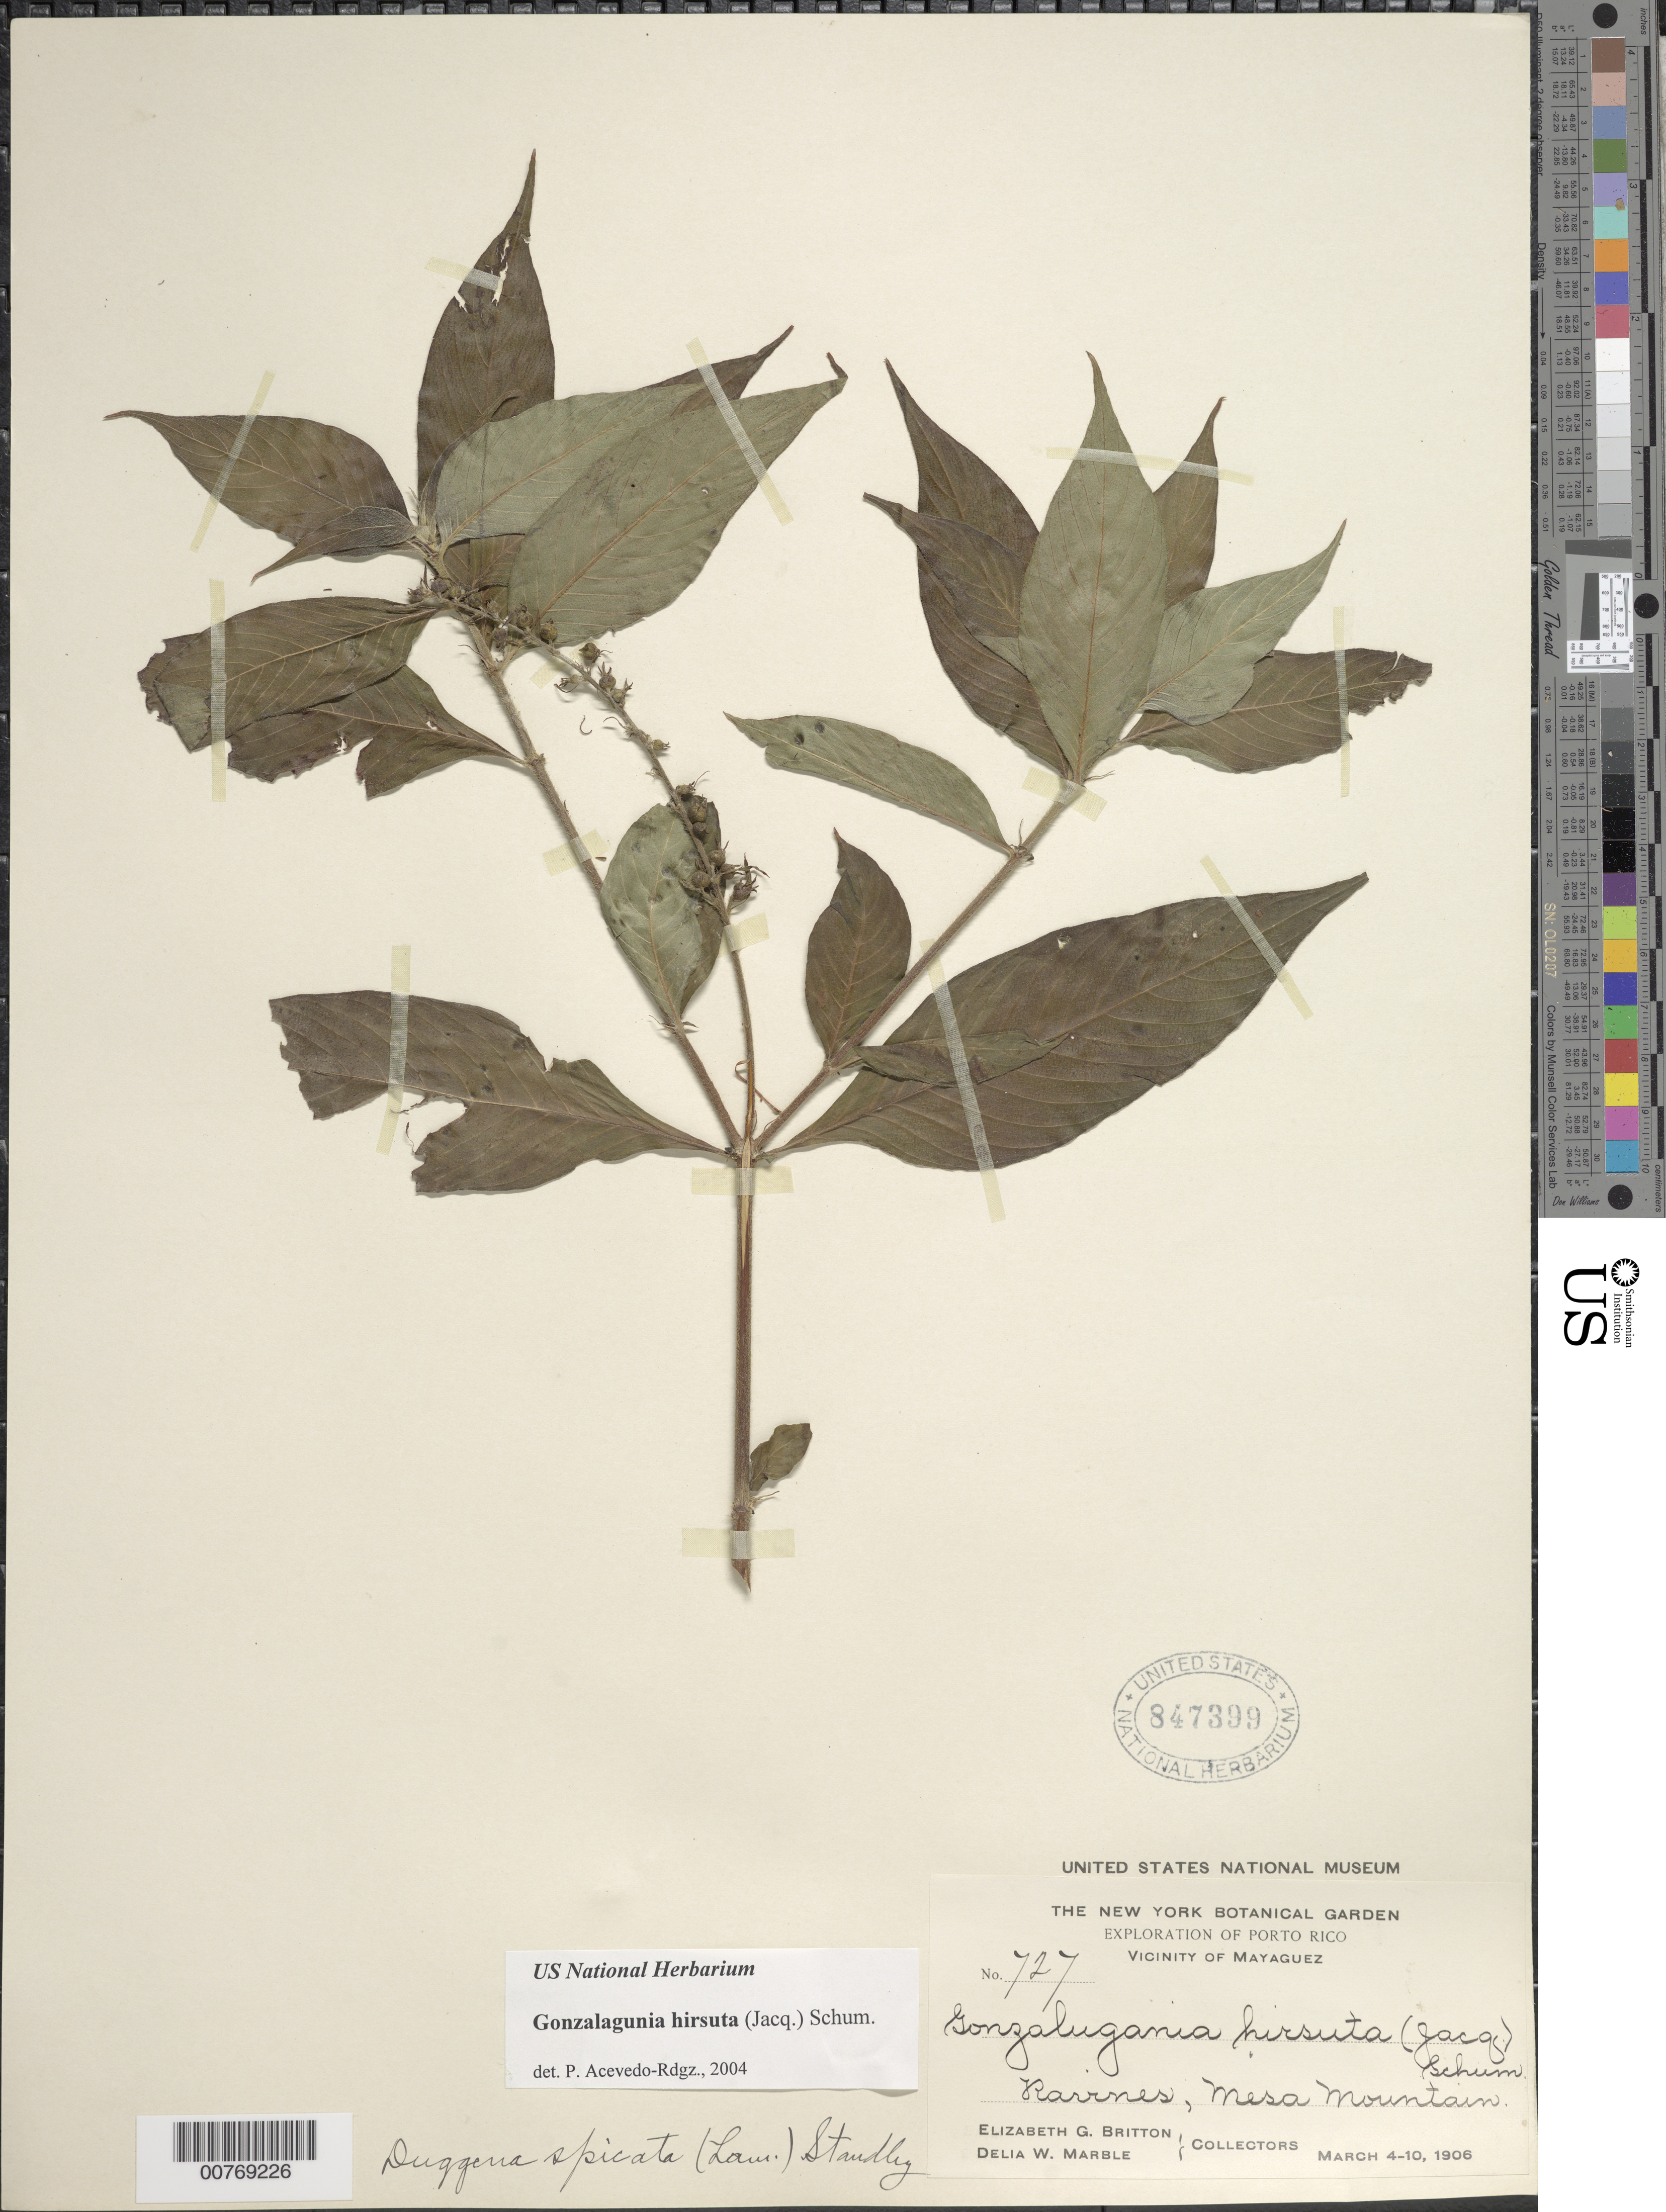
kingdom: Plantae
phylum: Tracheophyta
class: Magnoliopsida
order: Gentianales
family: Rubiaceae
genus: Gonzalagunia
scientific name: Gonzalagunia hirsuta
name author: (Jacq.) K. Schum.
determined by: Acevedo-Rodríguez, P., (BOT), Smithsonian Institution - National Museum of Natural History (UNITED STATES)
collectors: E. G. Britton & D. W. Marble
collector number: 727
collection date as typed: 04 Mar 1906 to 10 Mar 1906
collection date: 1906-03-04/1906-03-10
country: Puerto Rico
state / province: Mayagüez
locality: Vicinity of Mayaguez, Mesa Mountains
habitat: Ravines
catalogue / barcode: US 847399